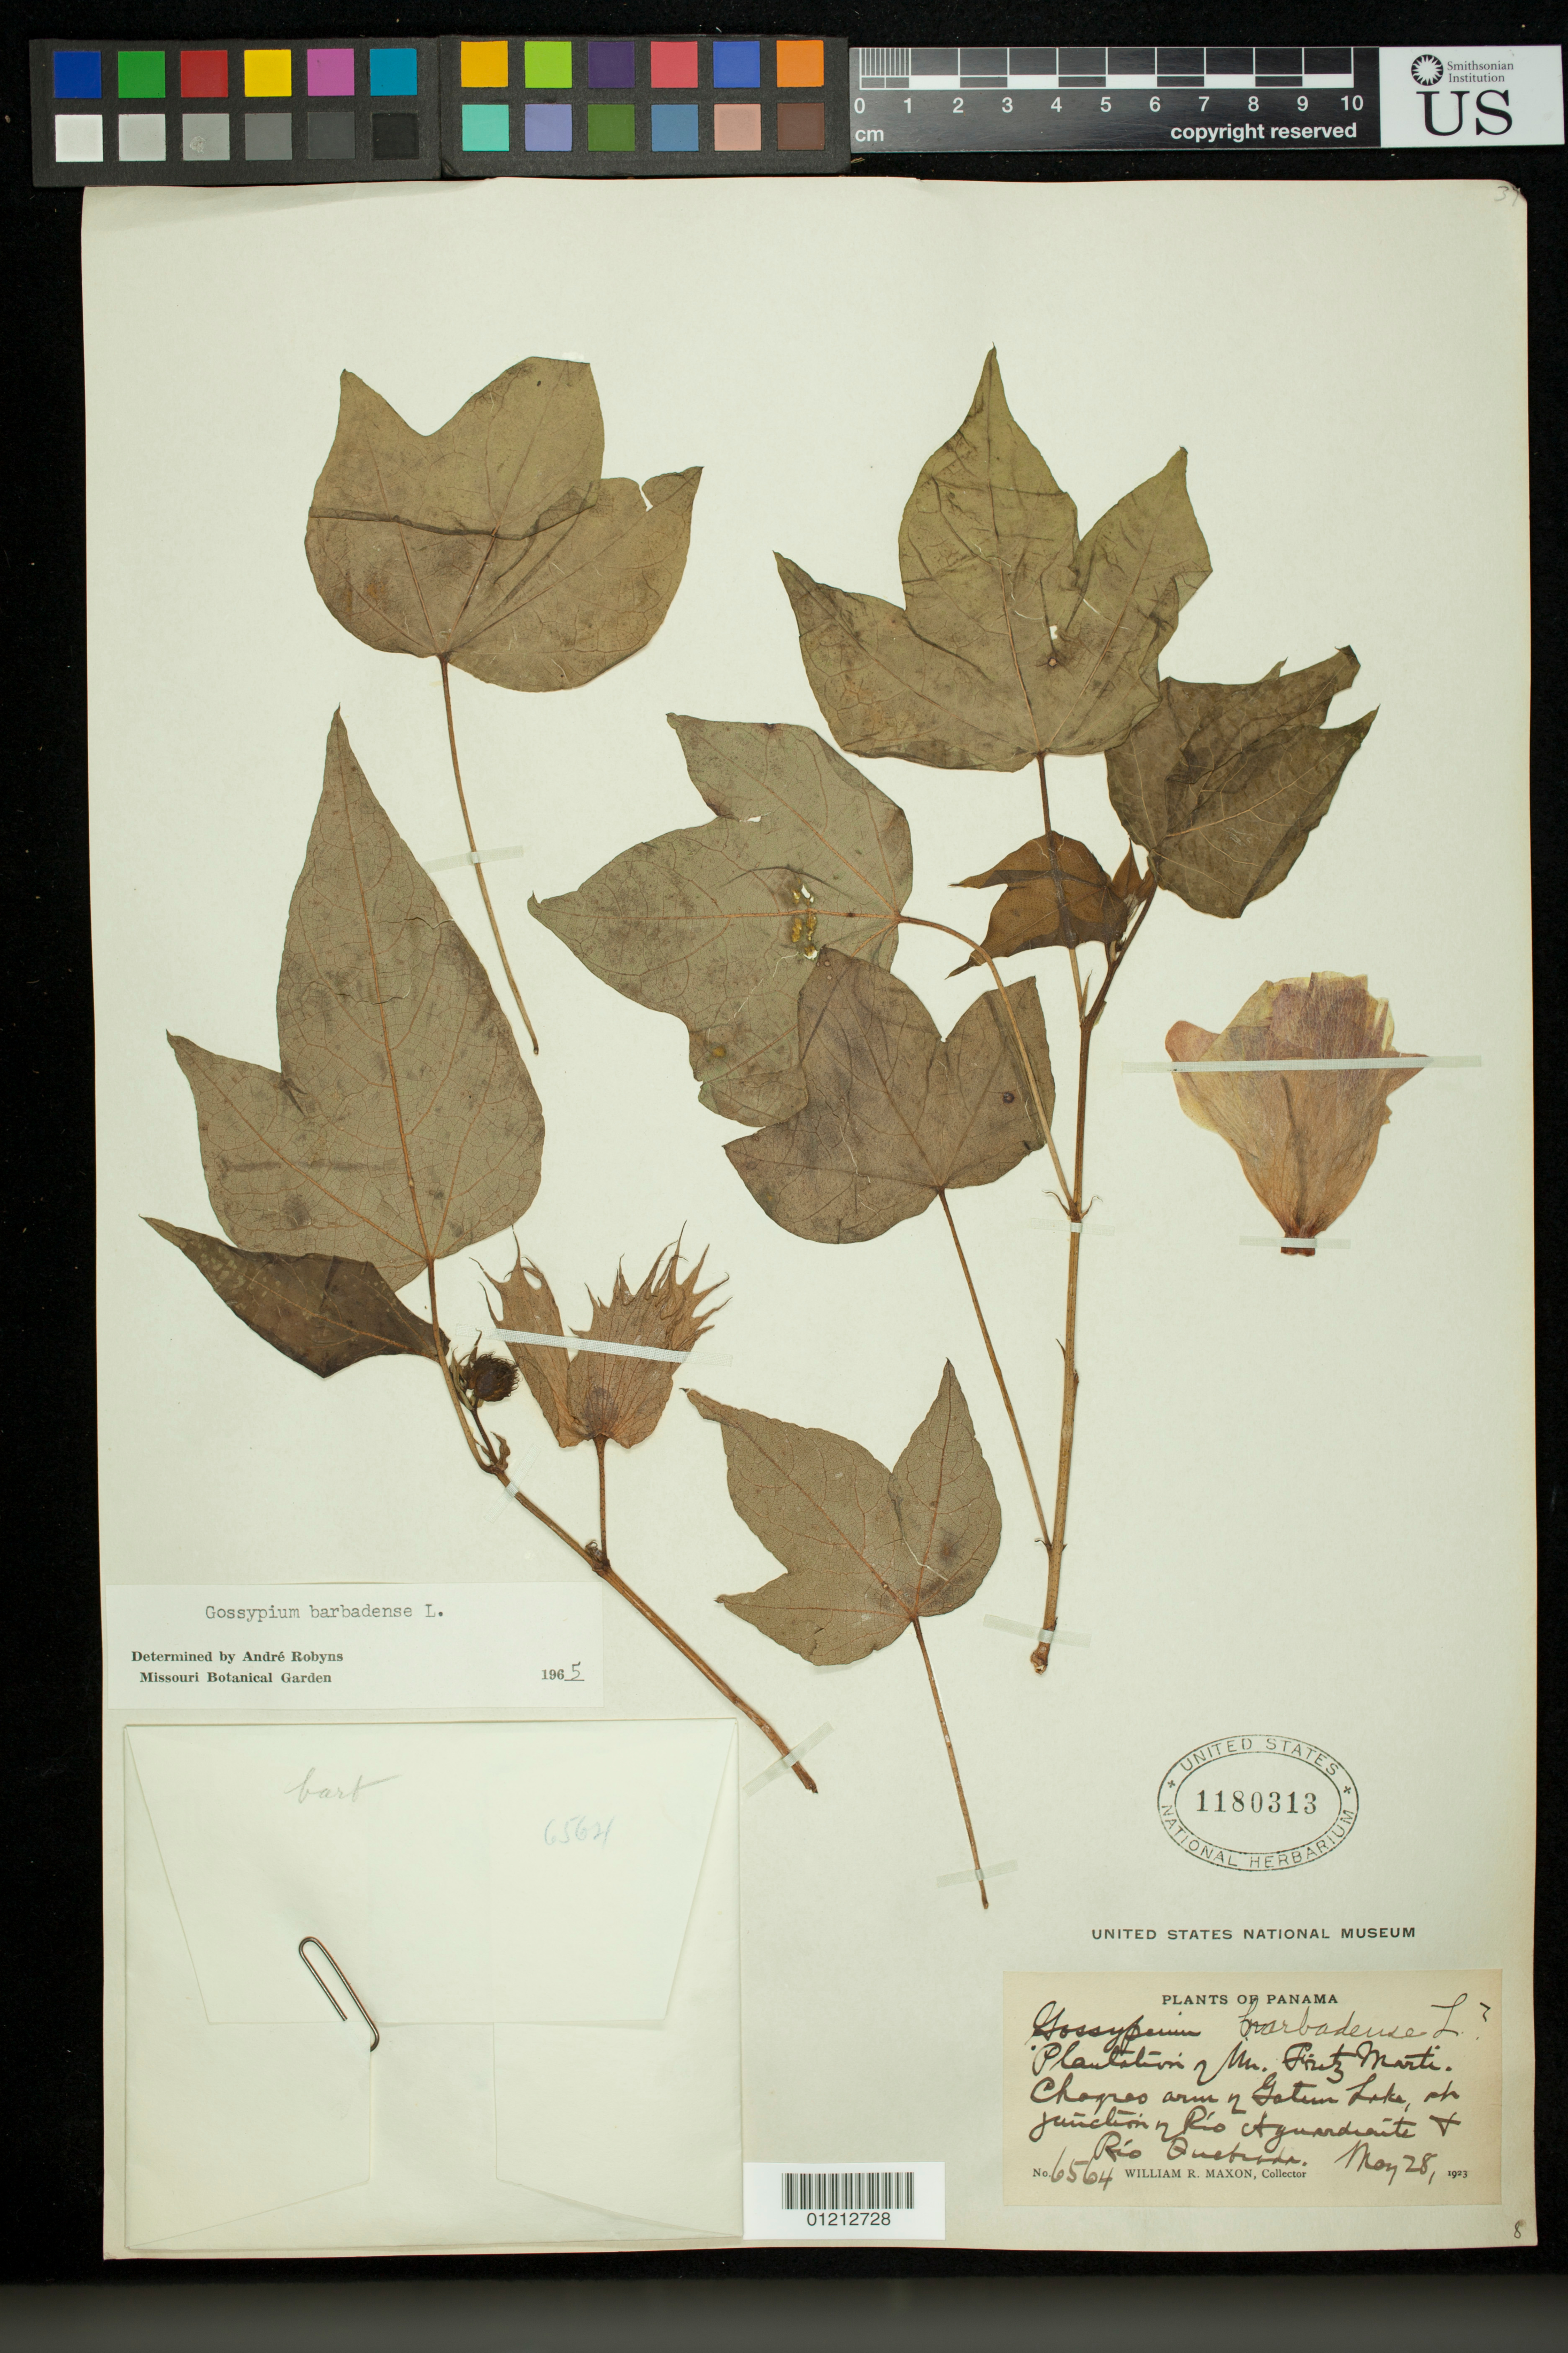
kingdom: Plantae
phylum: Tracheophyta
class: Magnoliopsida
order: Malvales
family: Malvaceae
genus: Gossypium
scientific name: Gossypium barbadense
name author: L.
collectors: W. R. Maxon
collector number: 6564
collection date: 1923-05-28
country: Panama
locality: Gatun Lake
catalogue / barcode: US 1180313